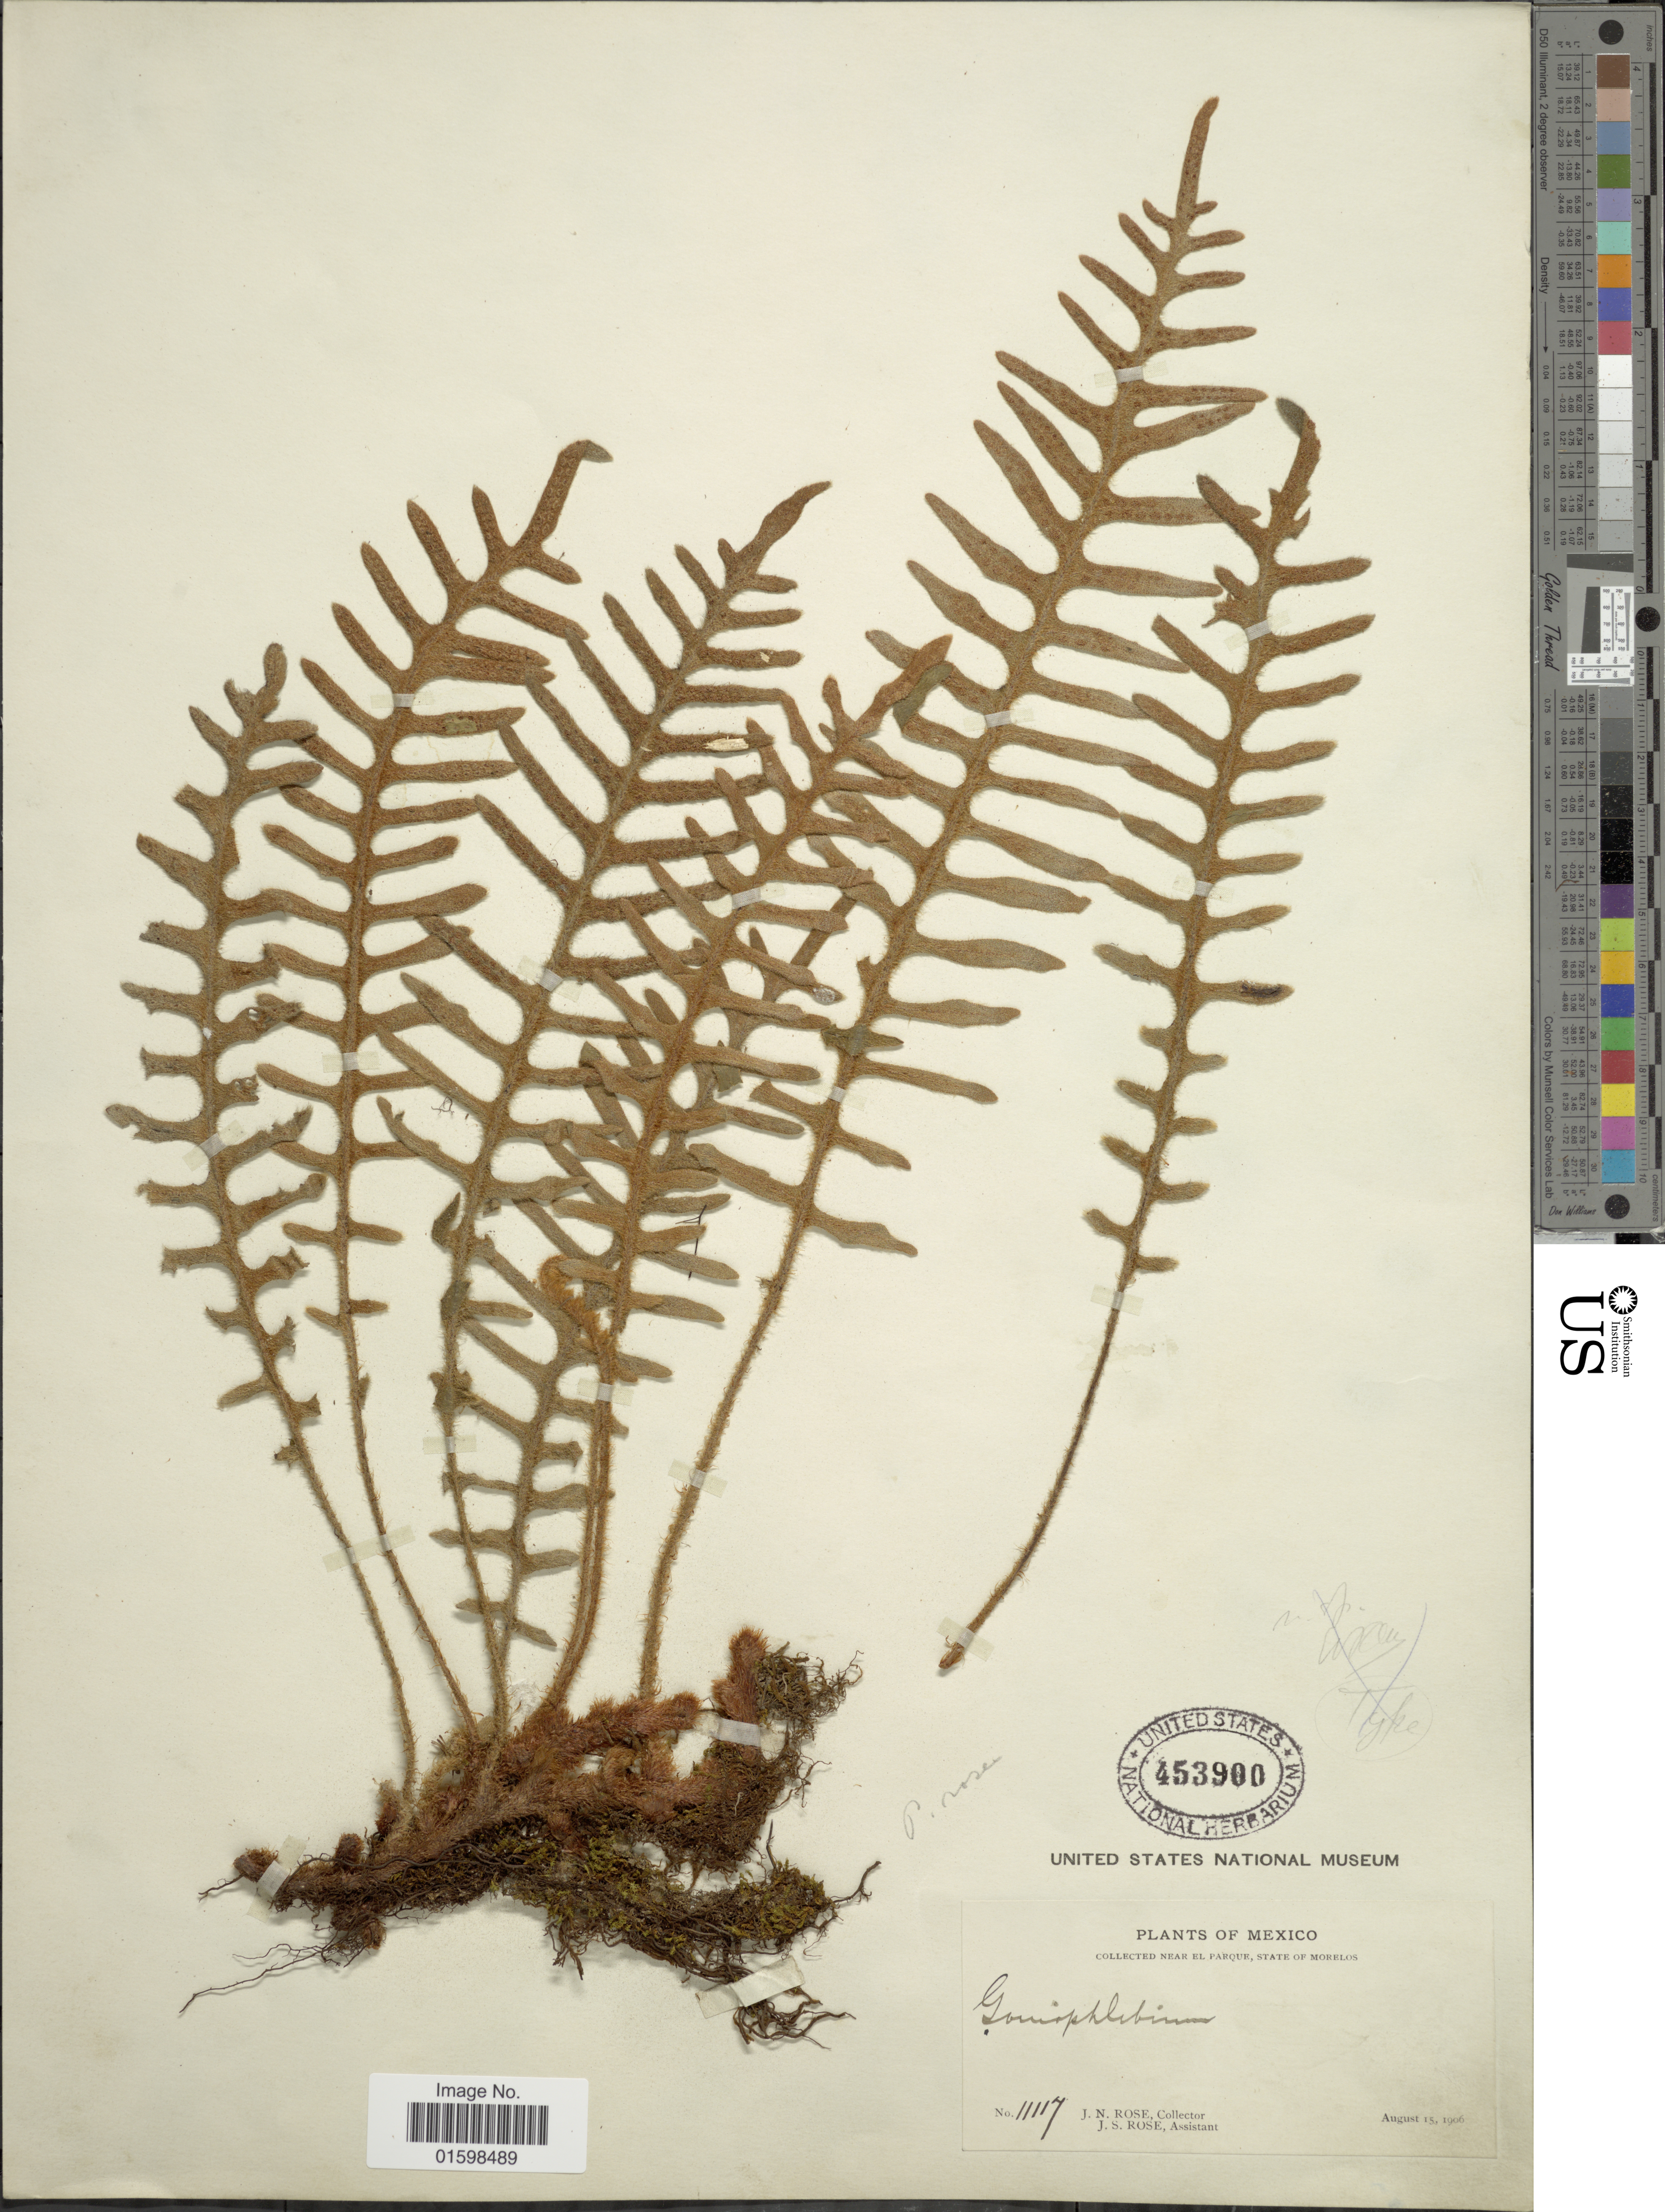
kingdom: Plantae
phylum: Tracheophyta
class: Polypodiopsida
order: Polypodiales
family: Polypodiaceae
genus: Pleopeltis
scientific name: Pleopeltis rosei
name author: (Maxon) A.R. Sm. & Tejero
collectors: J. N. Rose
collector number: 11117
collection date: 1906-08-15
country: Mexico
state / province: Morelos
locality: Near El Parque, State of Morelos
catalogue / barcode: US 453900